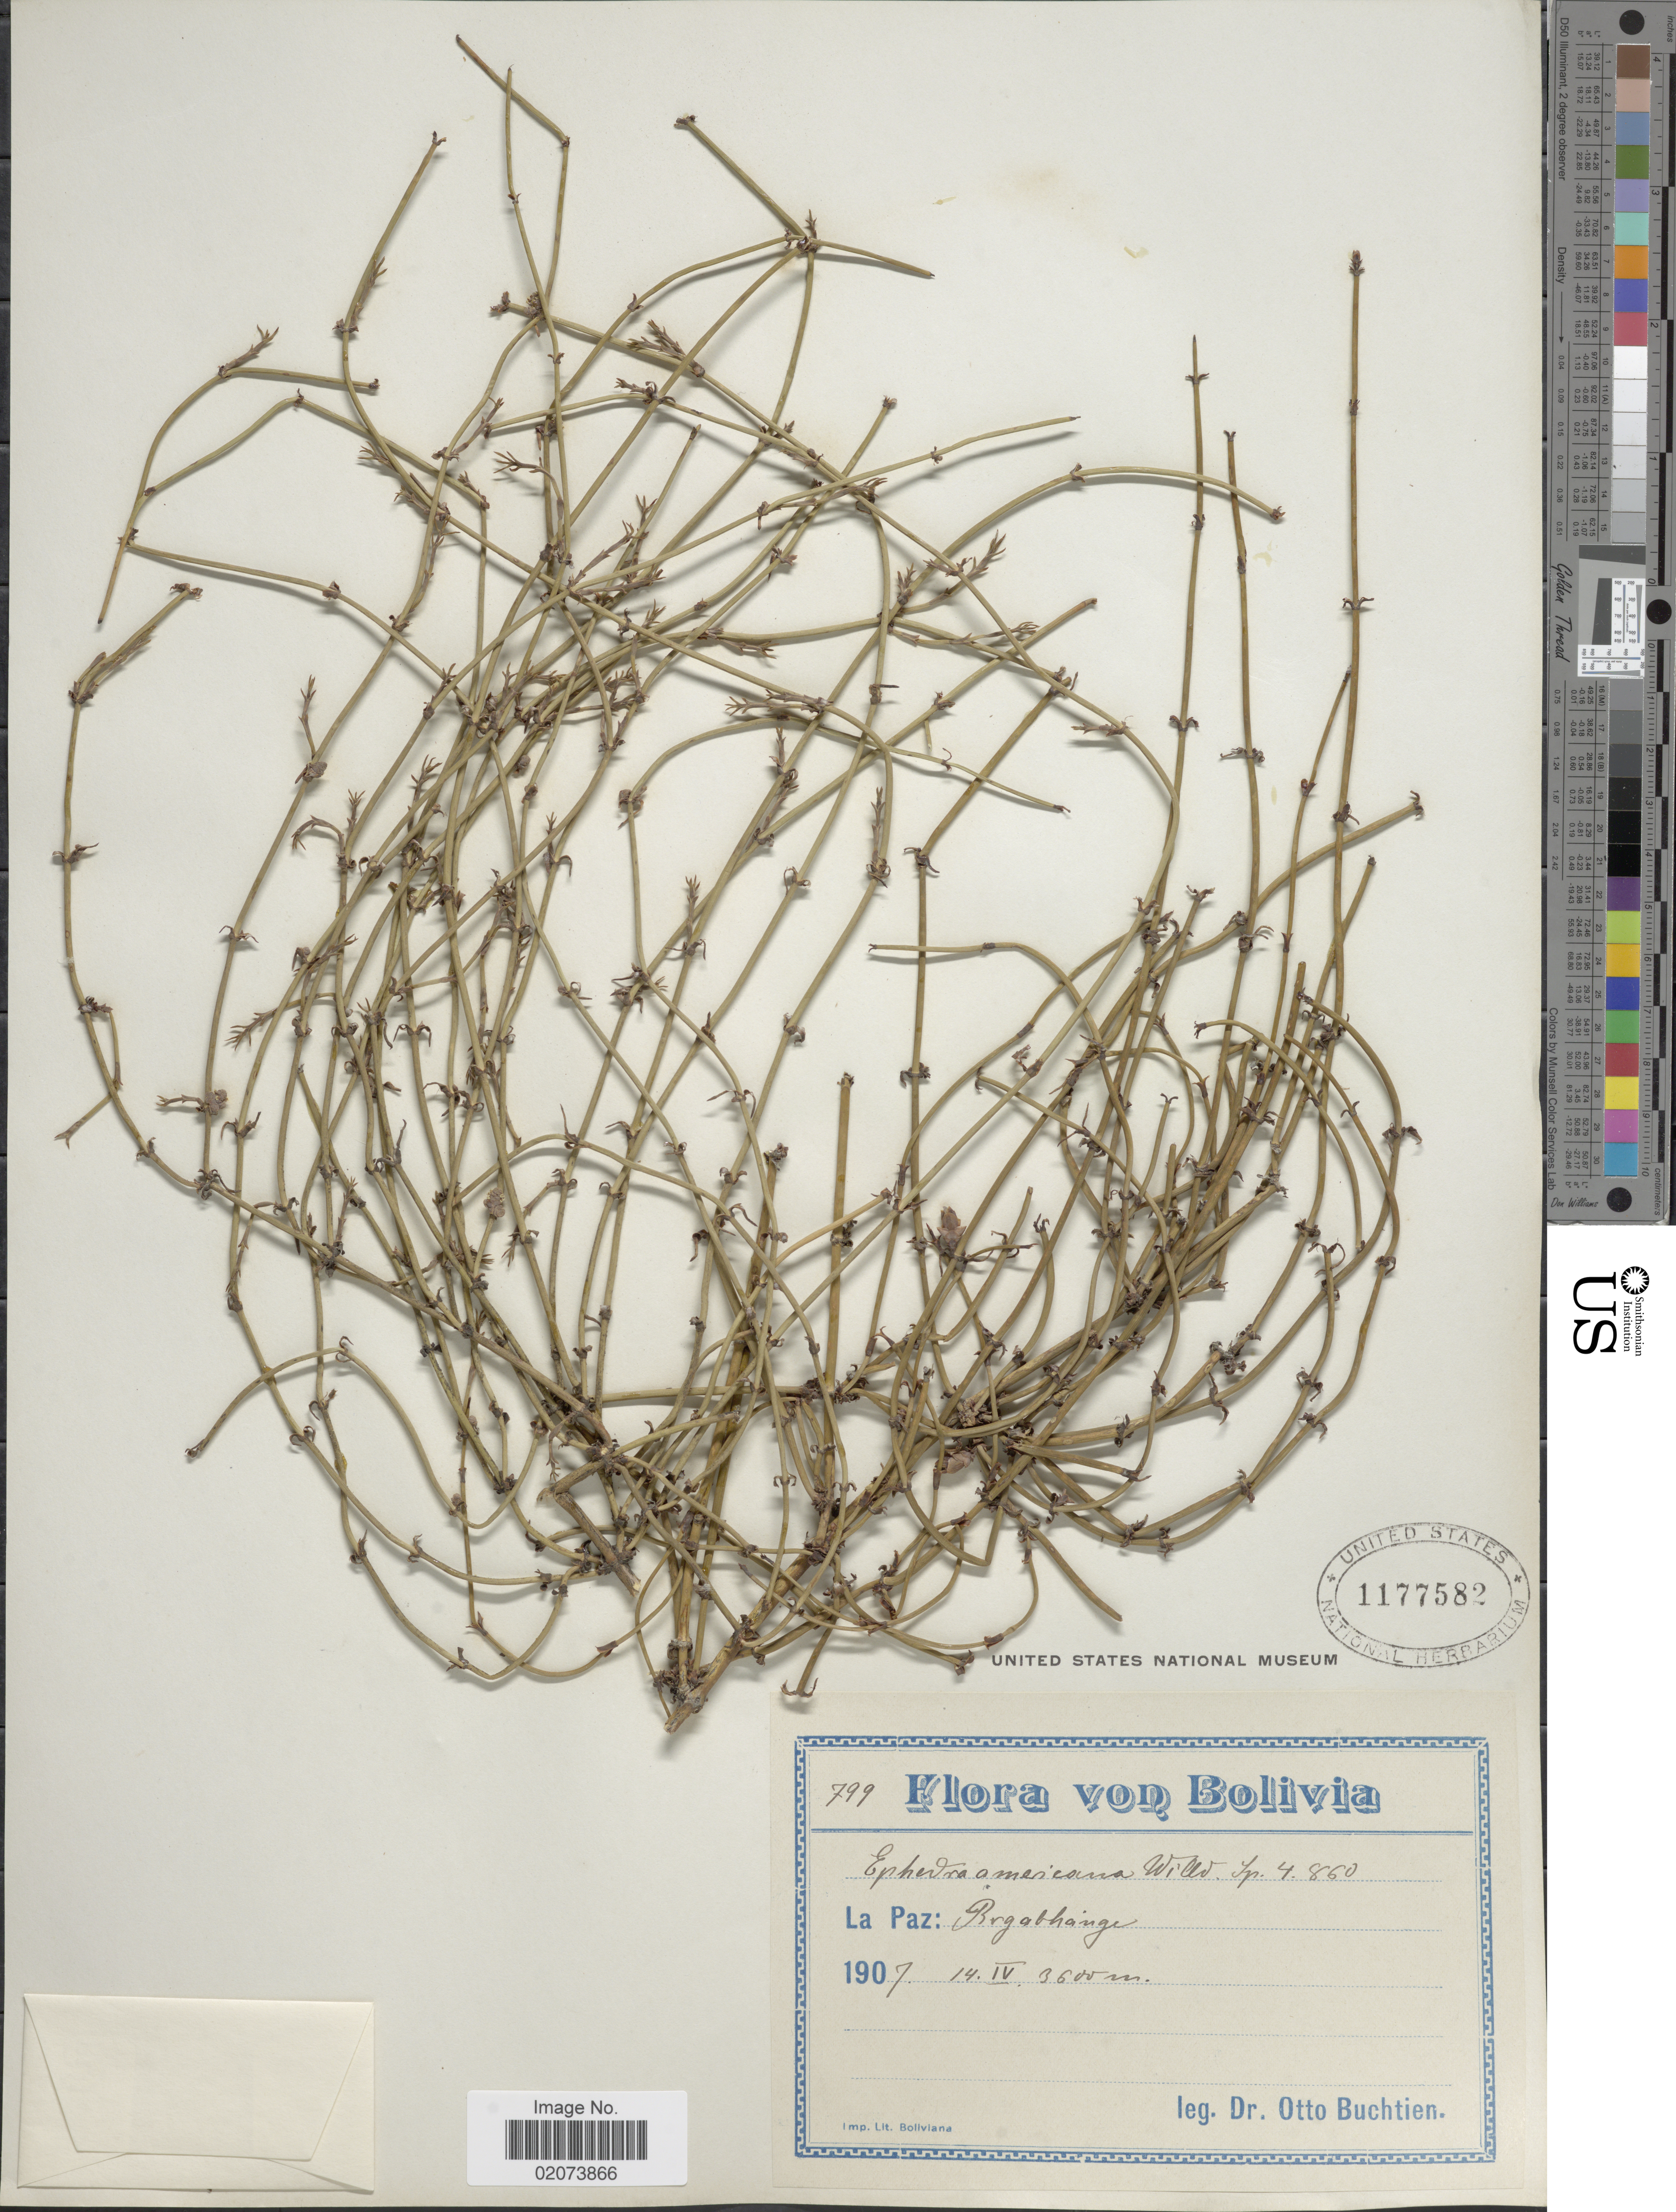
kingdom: Plantae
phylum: Tracheophyta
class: Gnetopsida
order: Ephedrales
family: Ephedraceae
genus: Ephedra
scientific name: Ephedra americana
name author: Humb. & Bonpl. ex Willd.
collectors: O. Buchtien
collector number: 799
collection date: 1907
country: Bolivia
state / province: La Paz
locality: La Paz: Brgabhange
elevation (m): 3600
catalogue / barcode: US 1177582